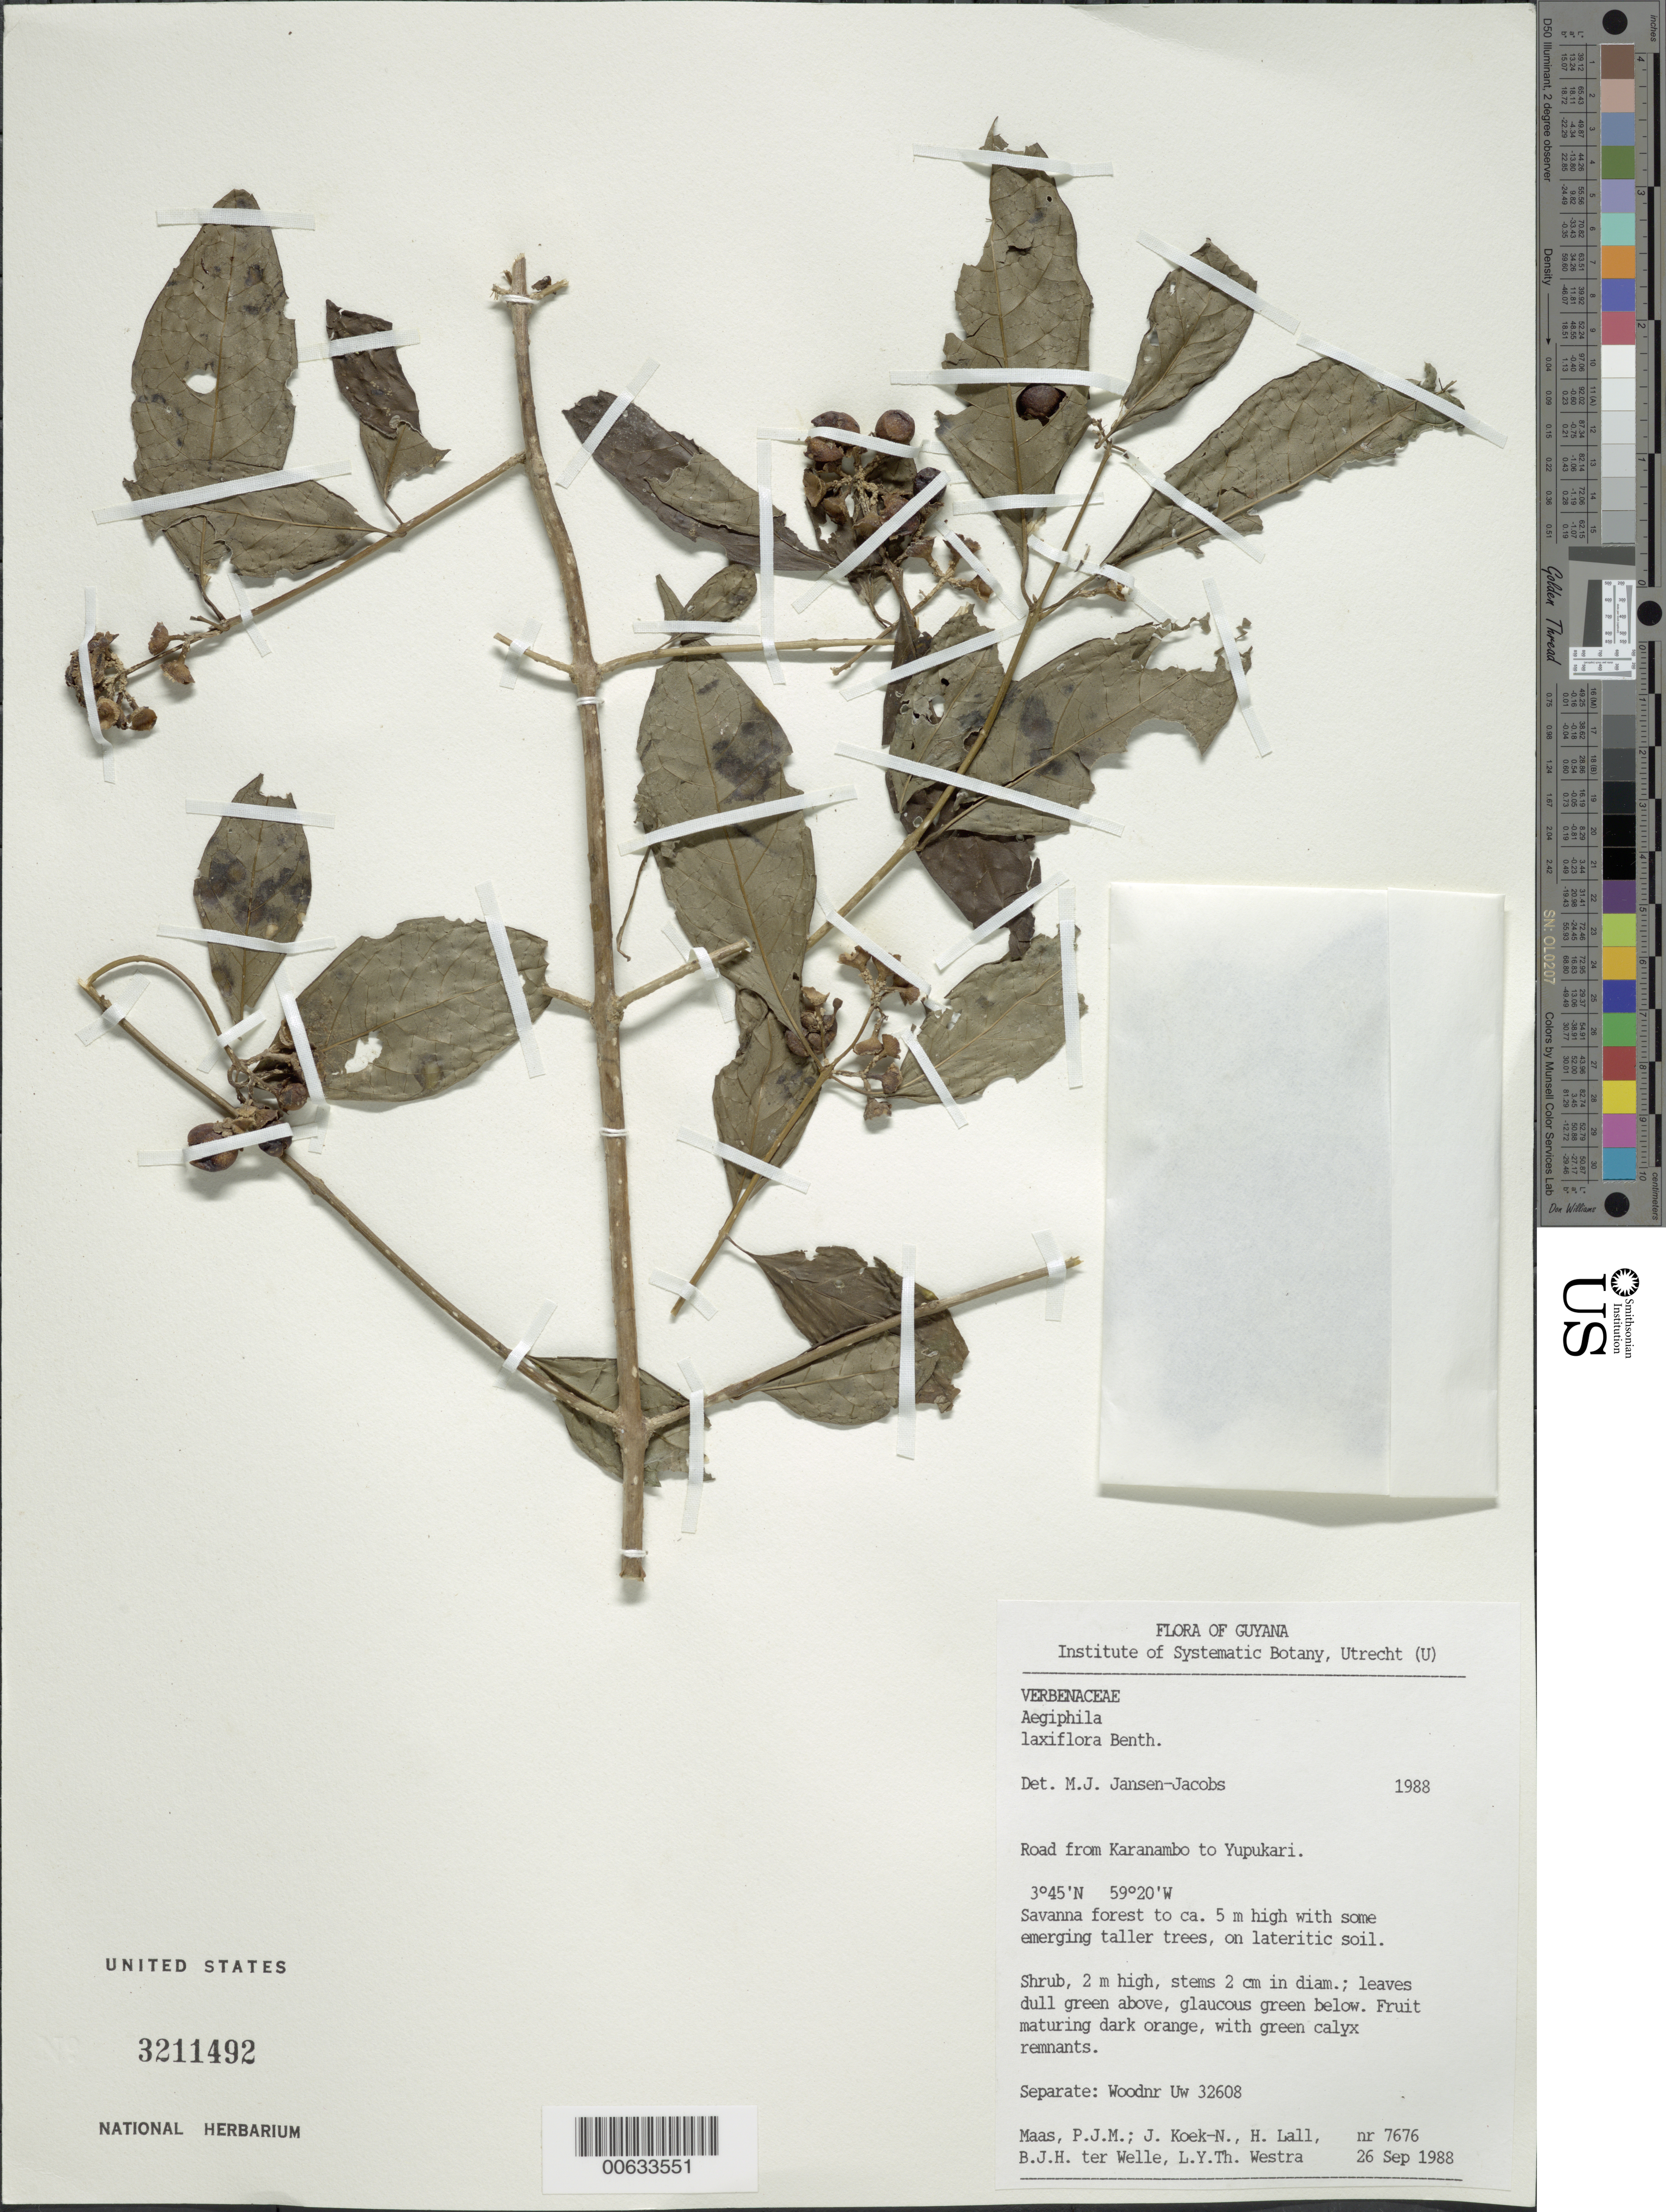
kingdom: Plantae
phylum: Tracheophyta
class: Magnoliopsida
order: Lamiales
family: Lamiaceae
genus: Aegiphila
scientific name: Aegiphila laxiflora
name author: Benth.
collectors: P. Maas, J. Koek-Noorman, H. Lall, B. Welle & L. Y. T. Westra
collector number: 7676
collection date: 1988-09-26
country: Guyana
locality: Road from Karanambo to Yupukari.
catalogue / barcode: US 3211492